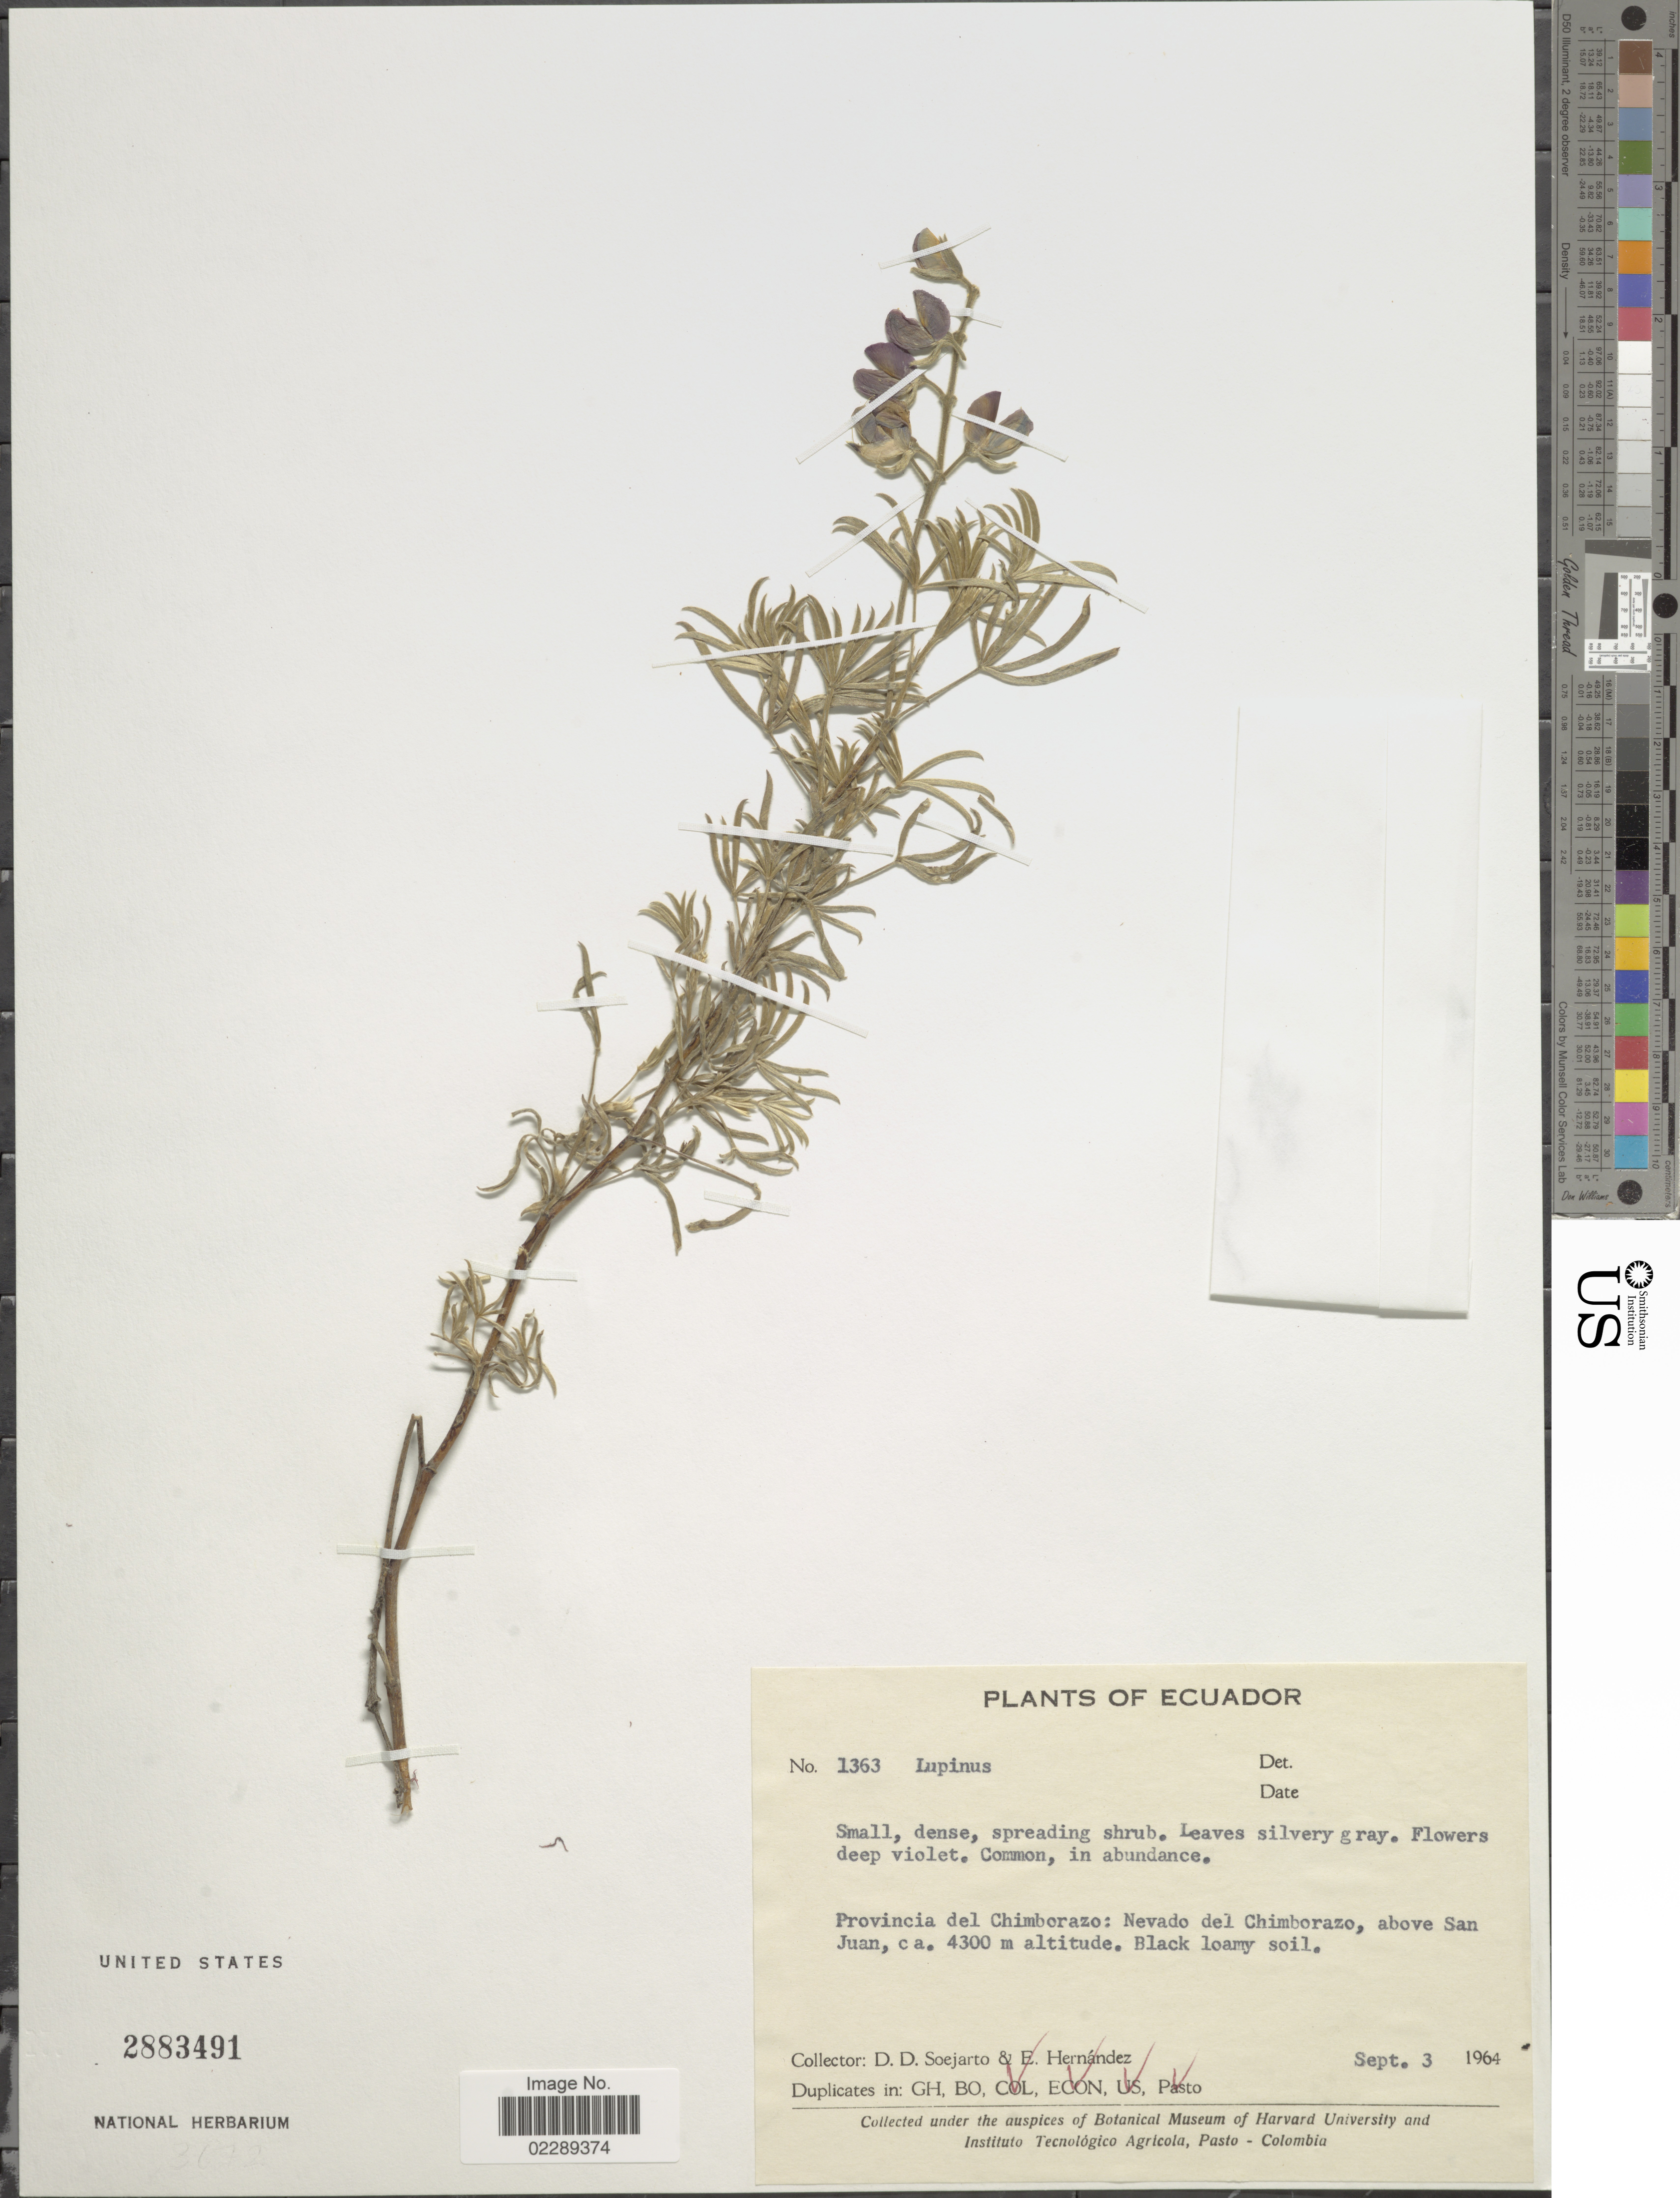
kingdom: Plantae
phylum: Tracheophyta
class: Magnoliopsida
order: Fabales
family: Fabaceae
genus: Lupinus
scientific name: Lupinus sp.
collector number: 1363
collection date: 1964-09-03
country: Ecuador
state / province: Chimborazo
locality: Provincia del Chimborazo: Nevado del Chimborazo, above San Juan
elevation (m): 4300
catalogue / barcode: US 2883491